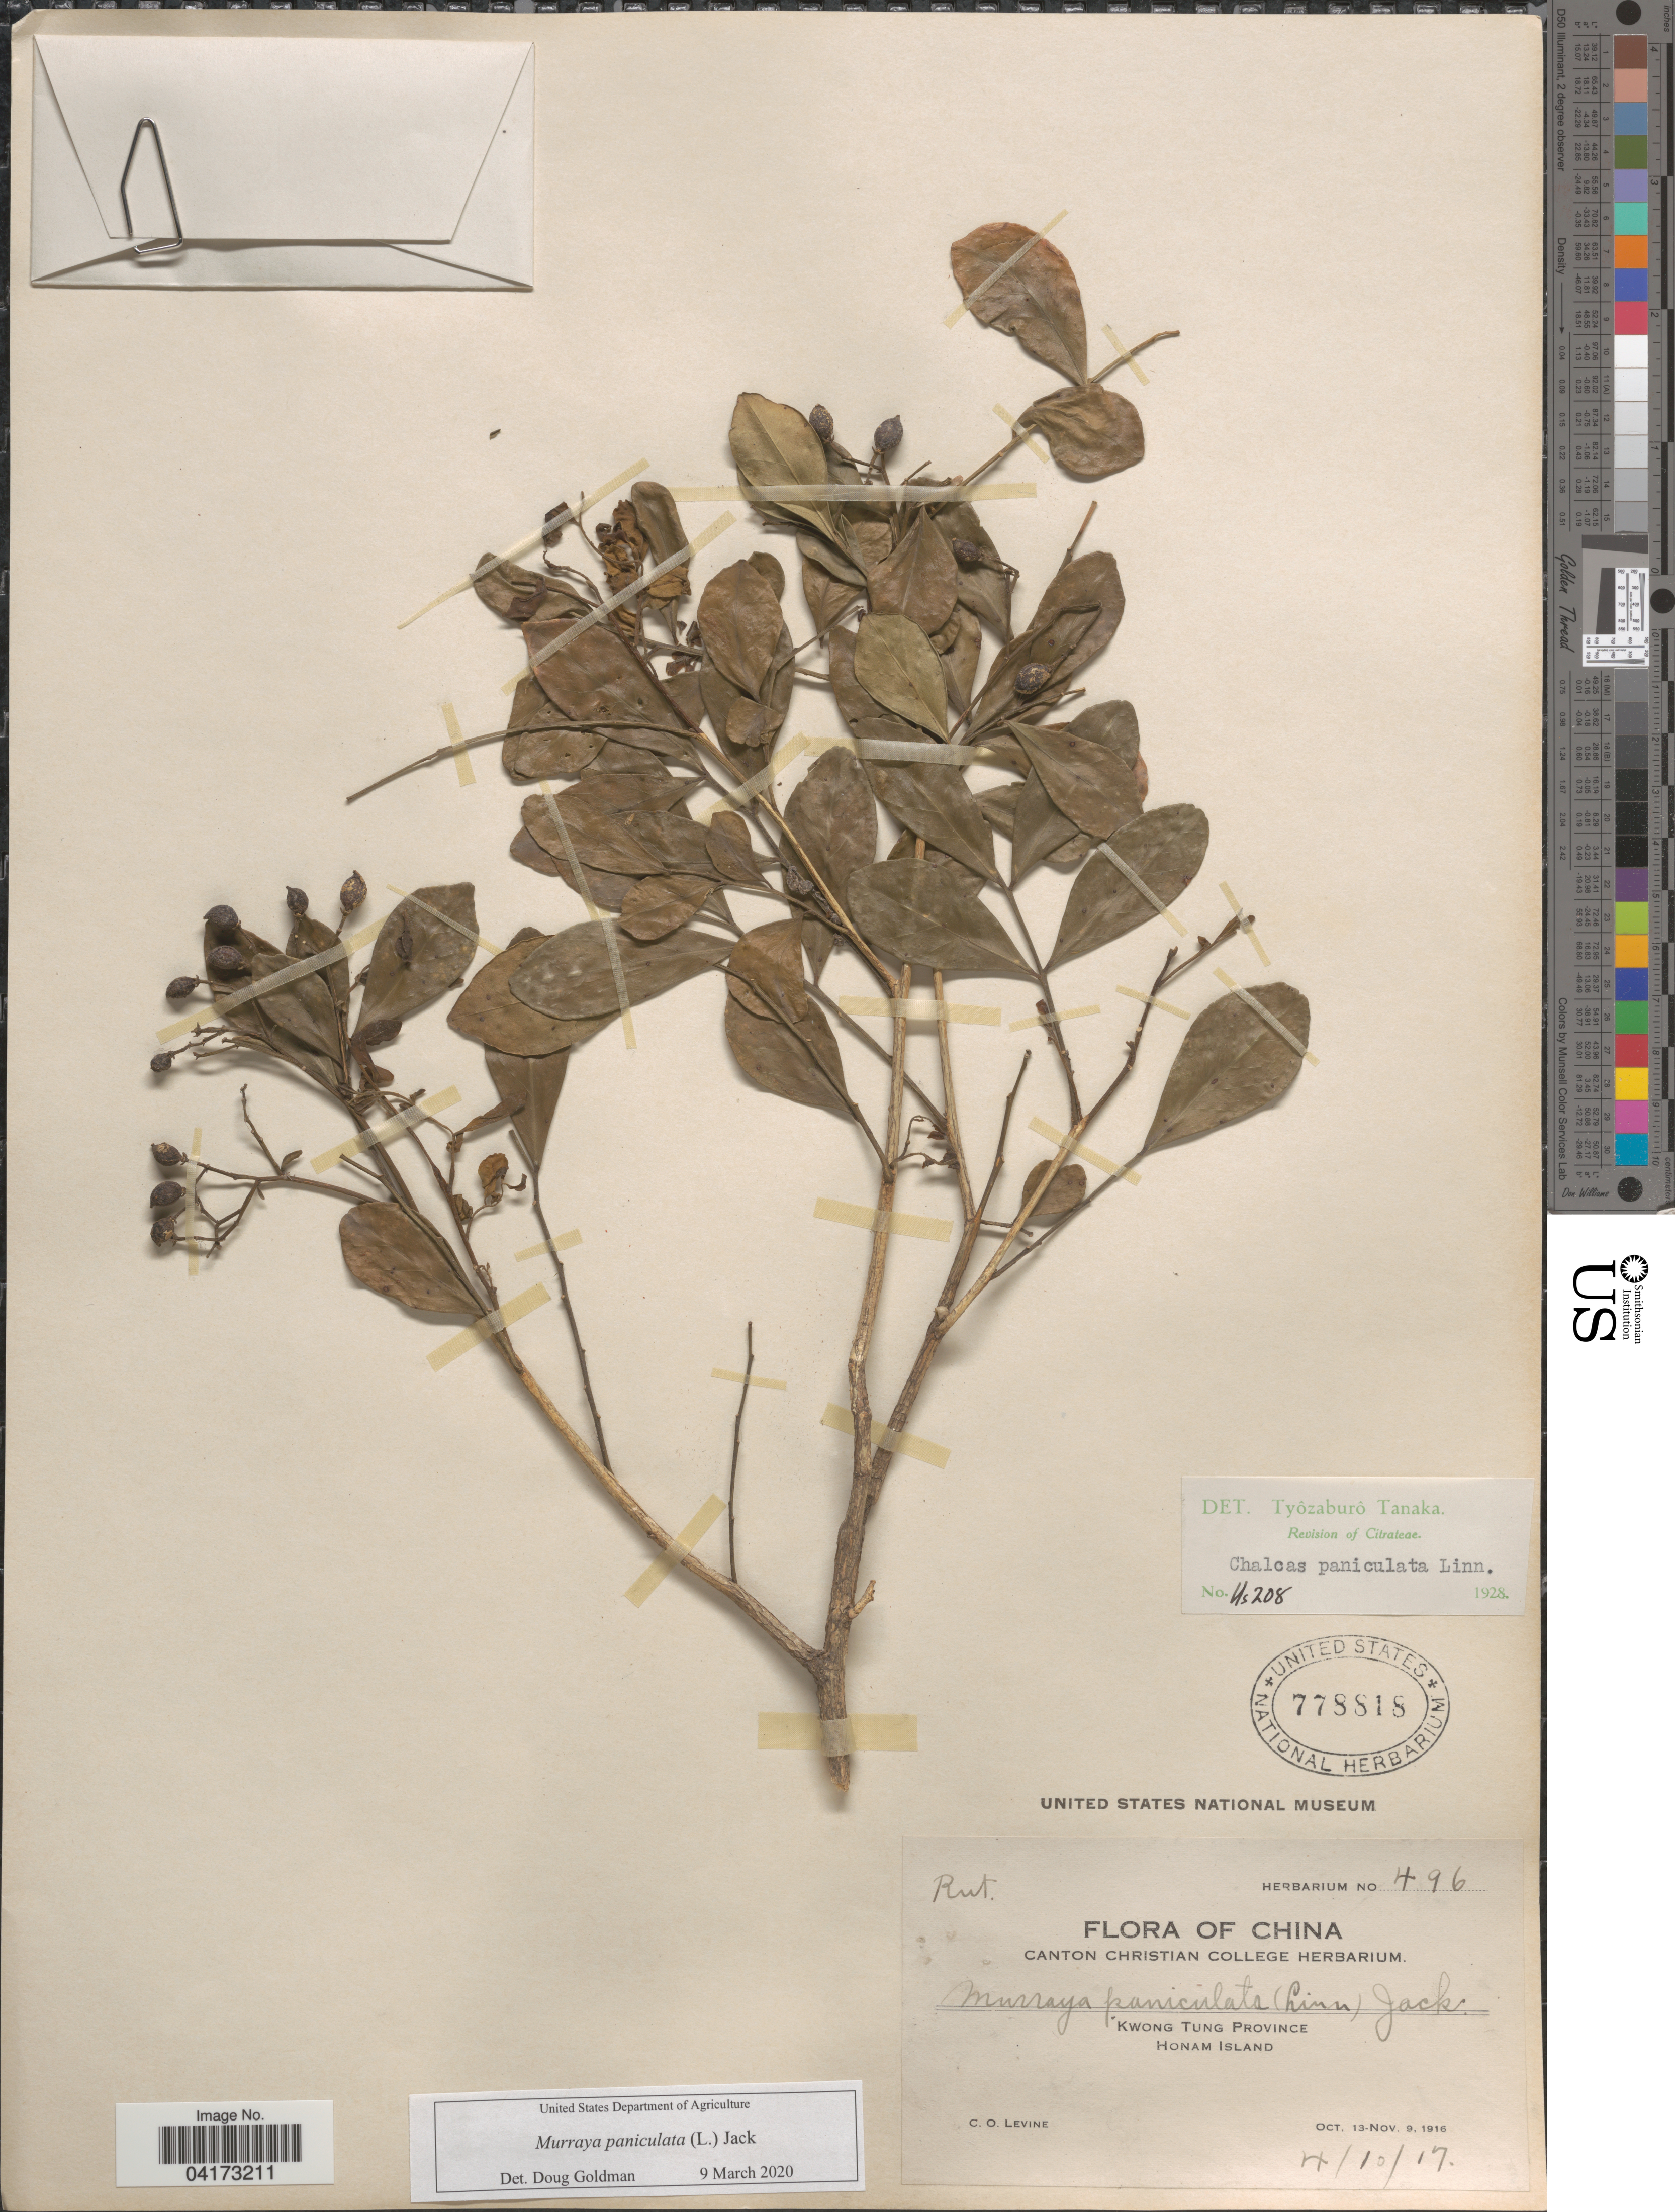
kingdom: Plantae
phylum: Tracheophyta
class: Magnoliopsida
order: Sapindales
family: Rutaceae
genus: Murraya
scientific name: Murraya paniculata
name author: (L.) Jack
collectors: C. O. Levine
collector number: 496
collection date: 1917-10-04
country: China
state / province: Guangdong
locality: Kwong Tung Province. Honam Island.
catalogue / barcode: US 778818